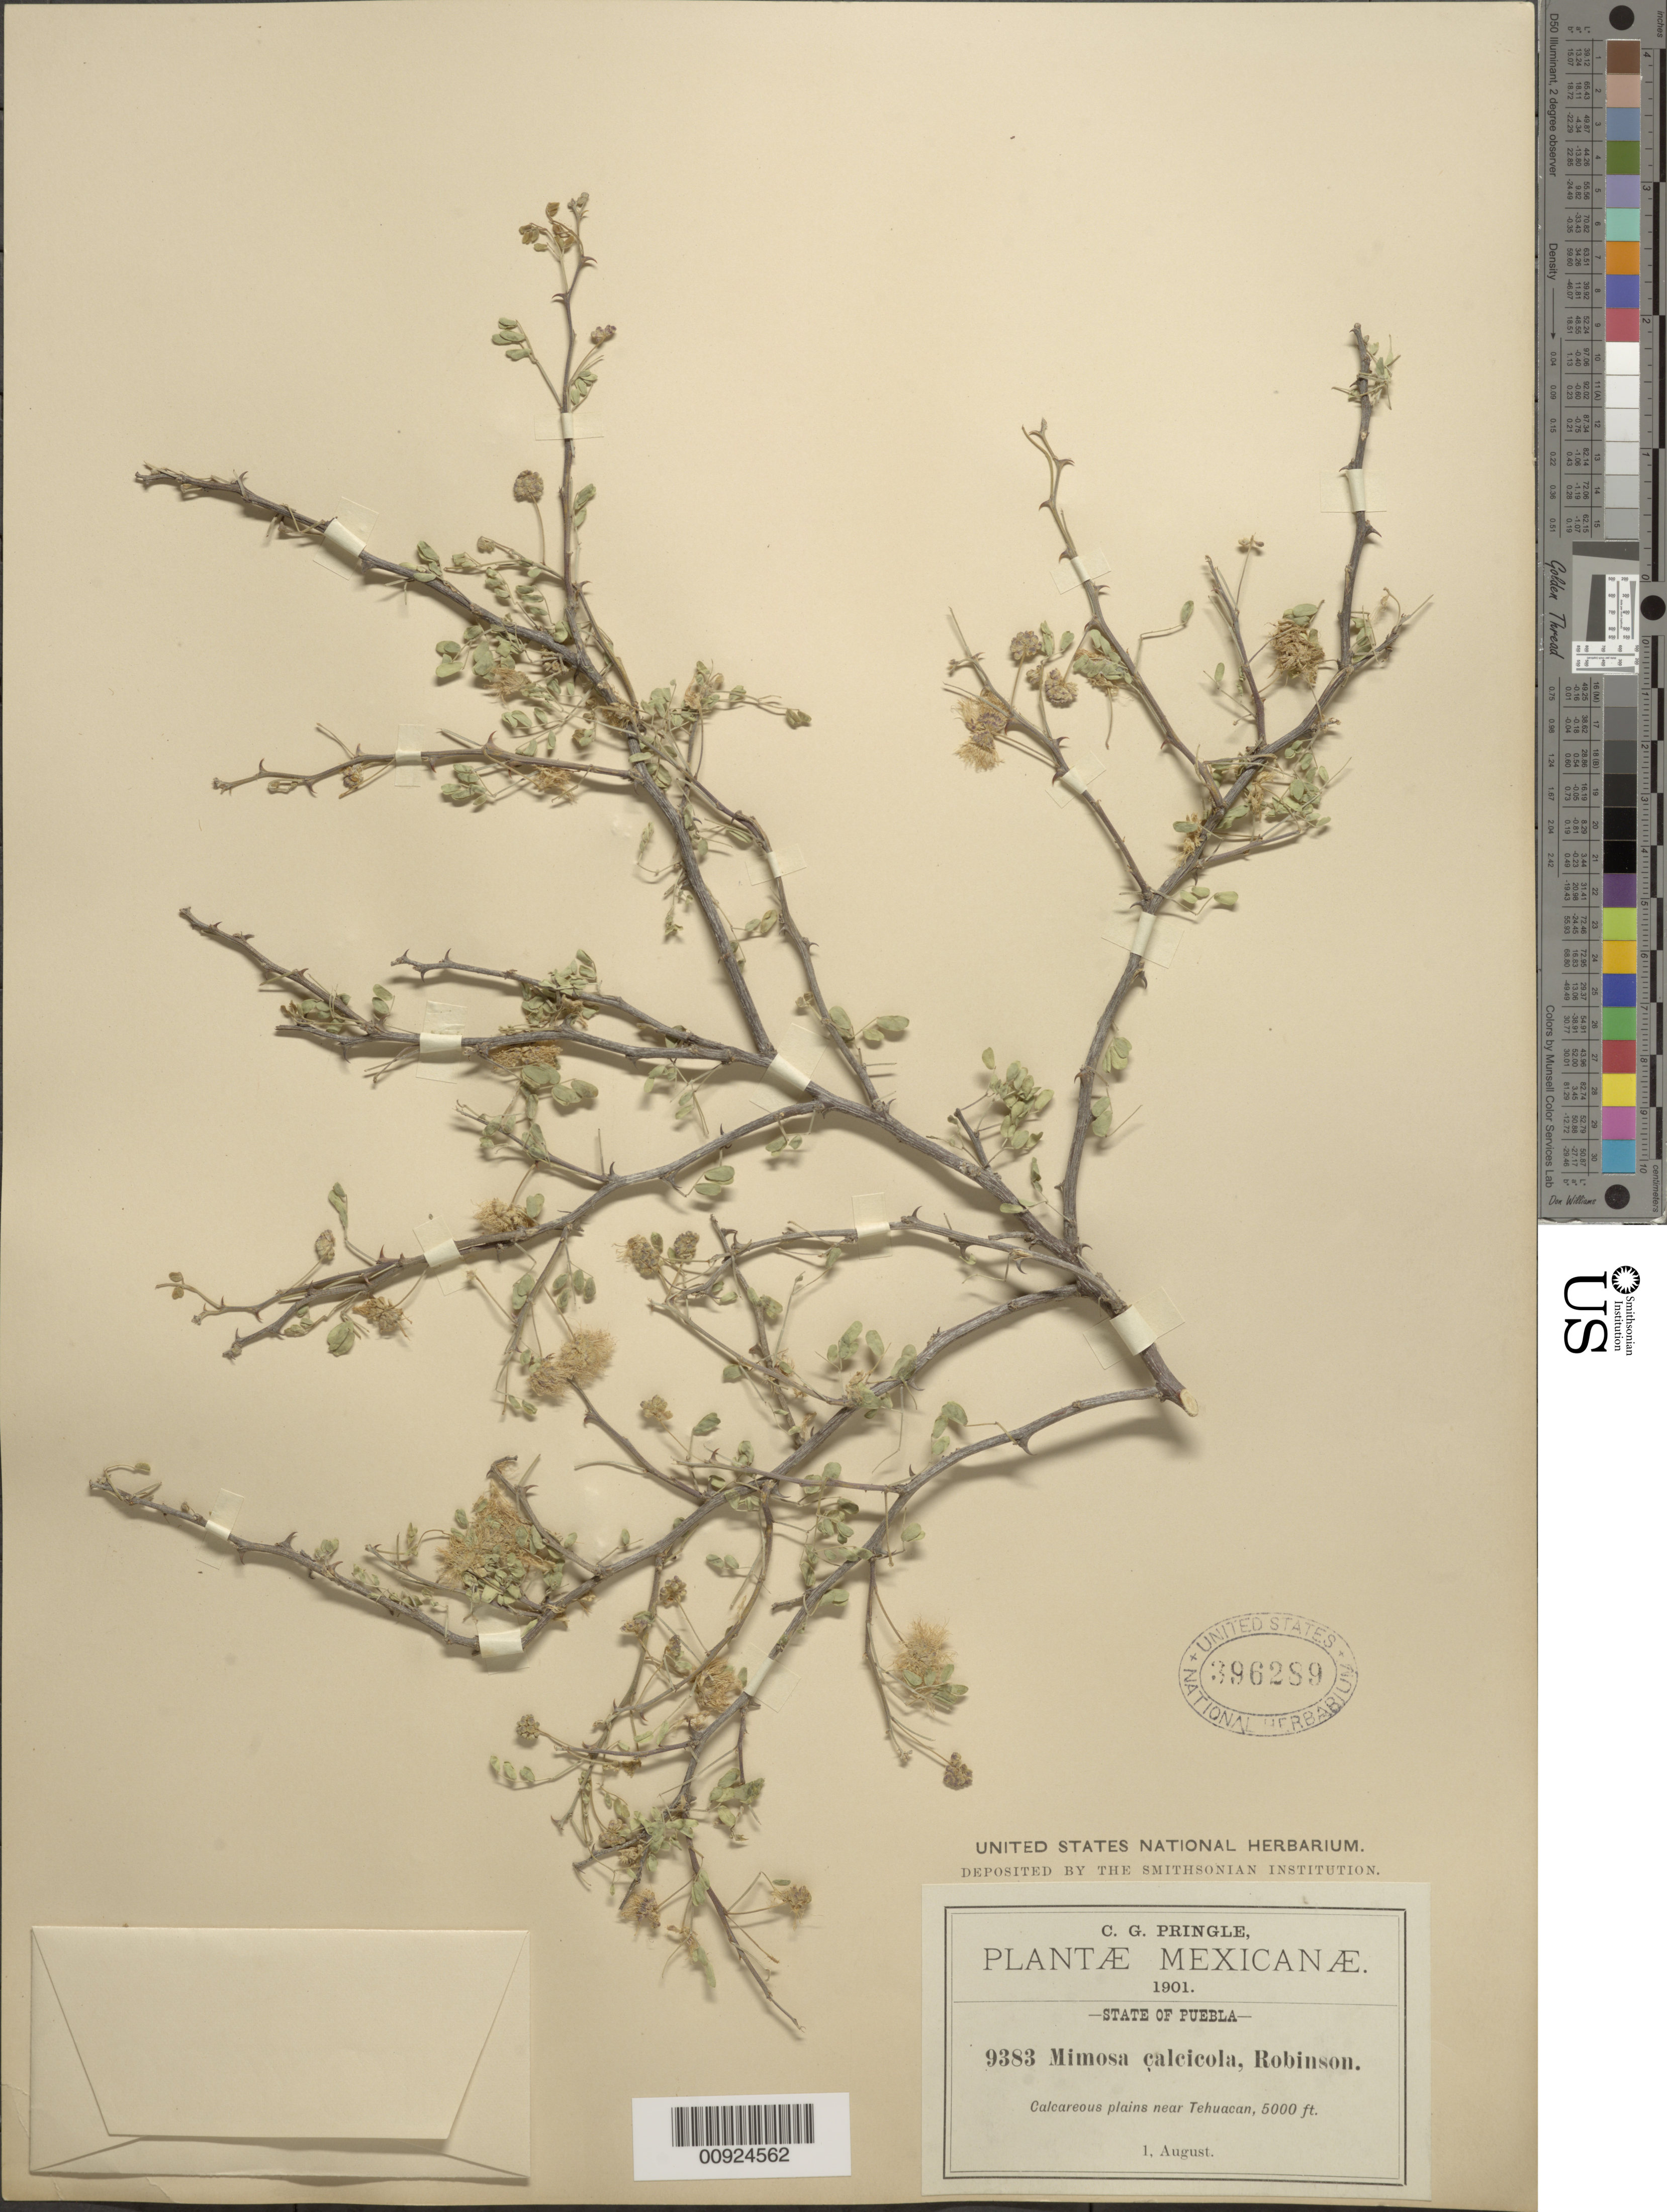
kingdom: Plantae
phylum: Tracheophyta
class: Magnoliopsida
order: Fabales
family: Fabaceae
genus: Mimosa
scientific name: Mimosa calcicola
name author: B.L. Rob.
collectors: C. G. Pringle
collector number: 9383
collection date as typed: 01 Aug 1901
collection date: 1901-08-01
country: Mexico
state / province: Puebla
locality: Near Tehuacán, State of Puebla.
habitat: Calcareous plains.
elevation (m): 1524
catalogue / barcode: US 396289